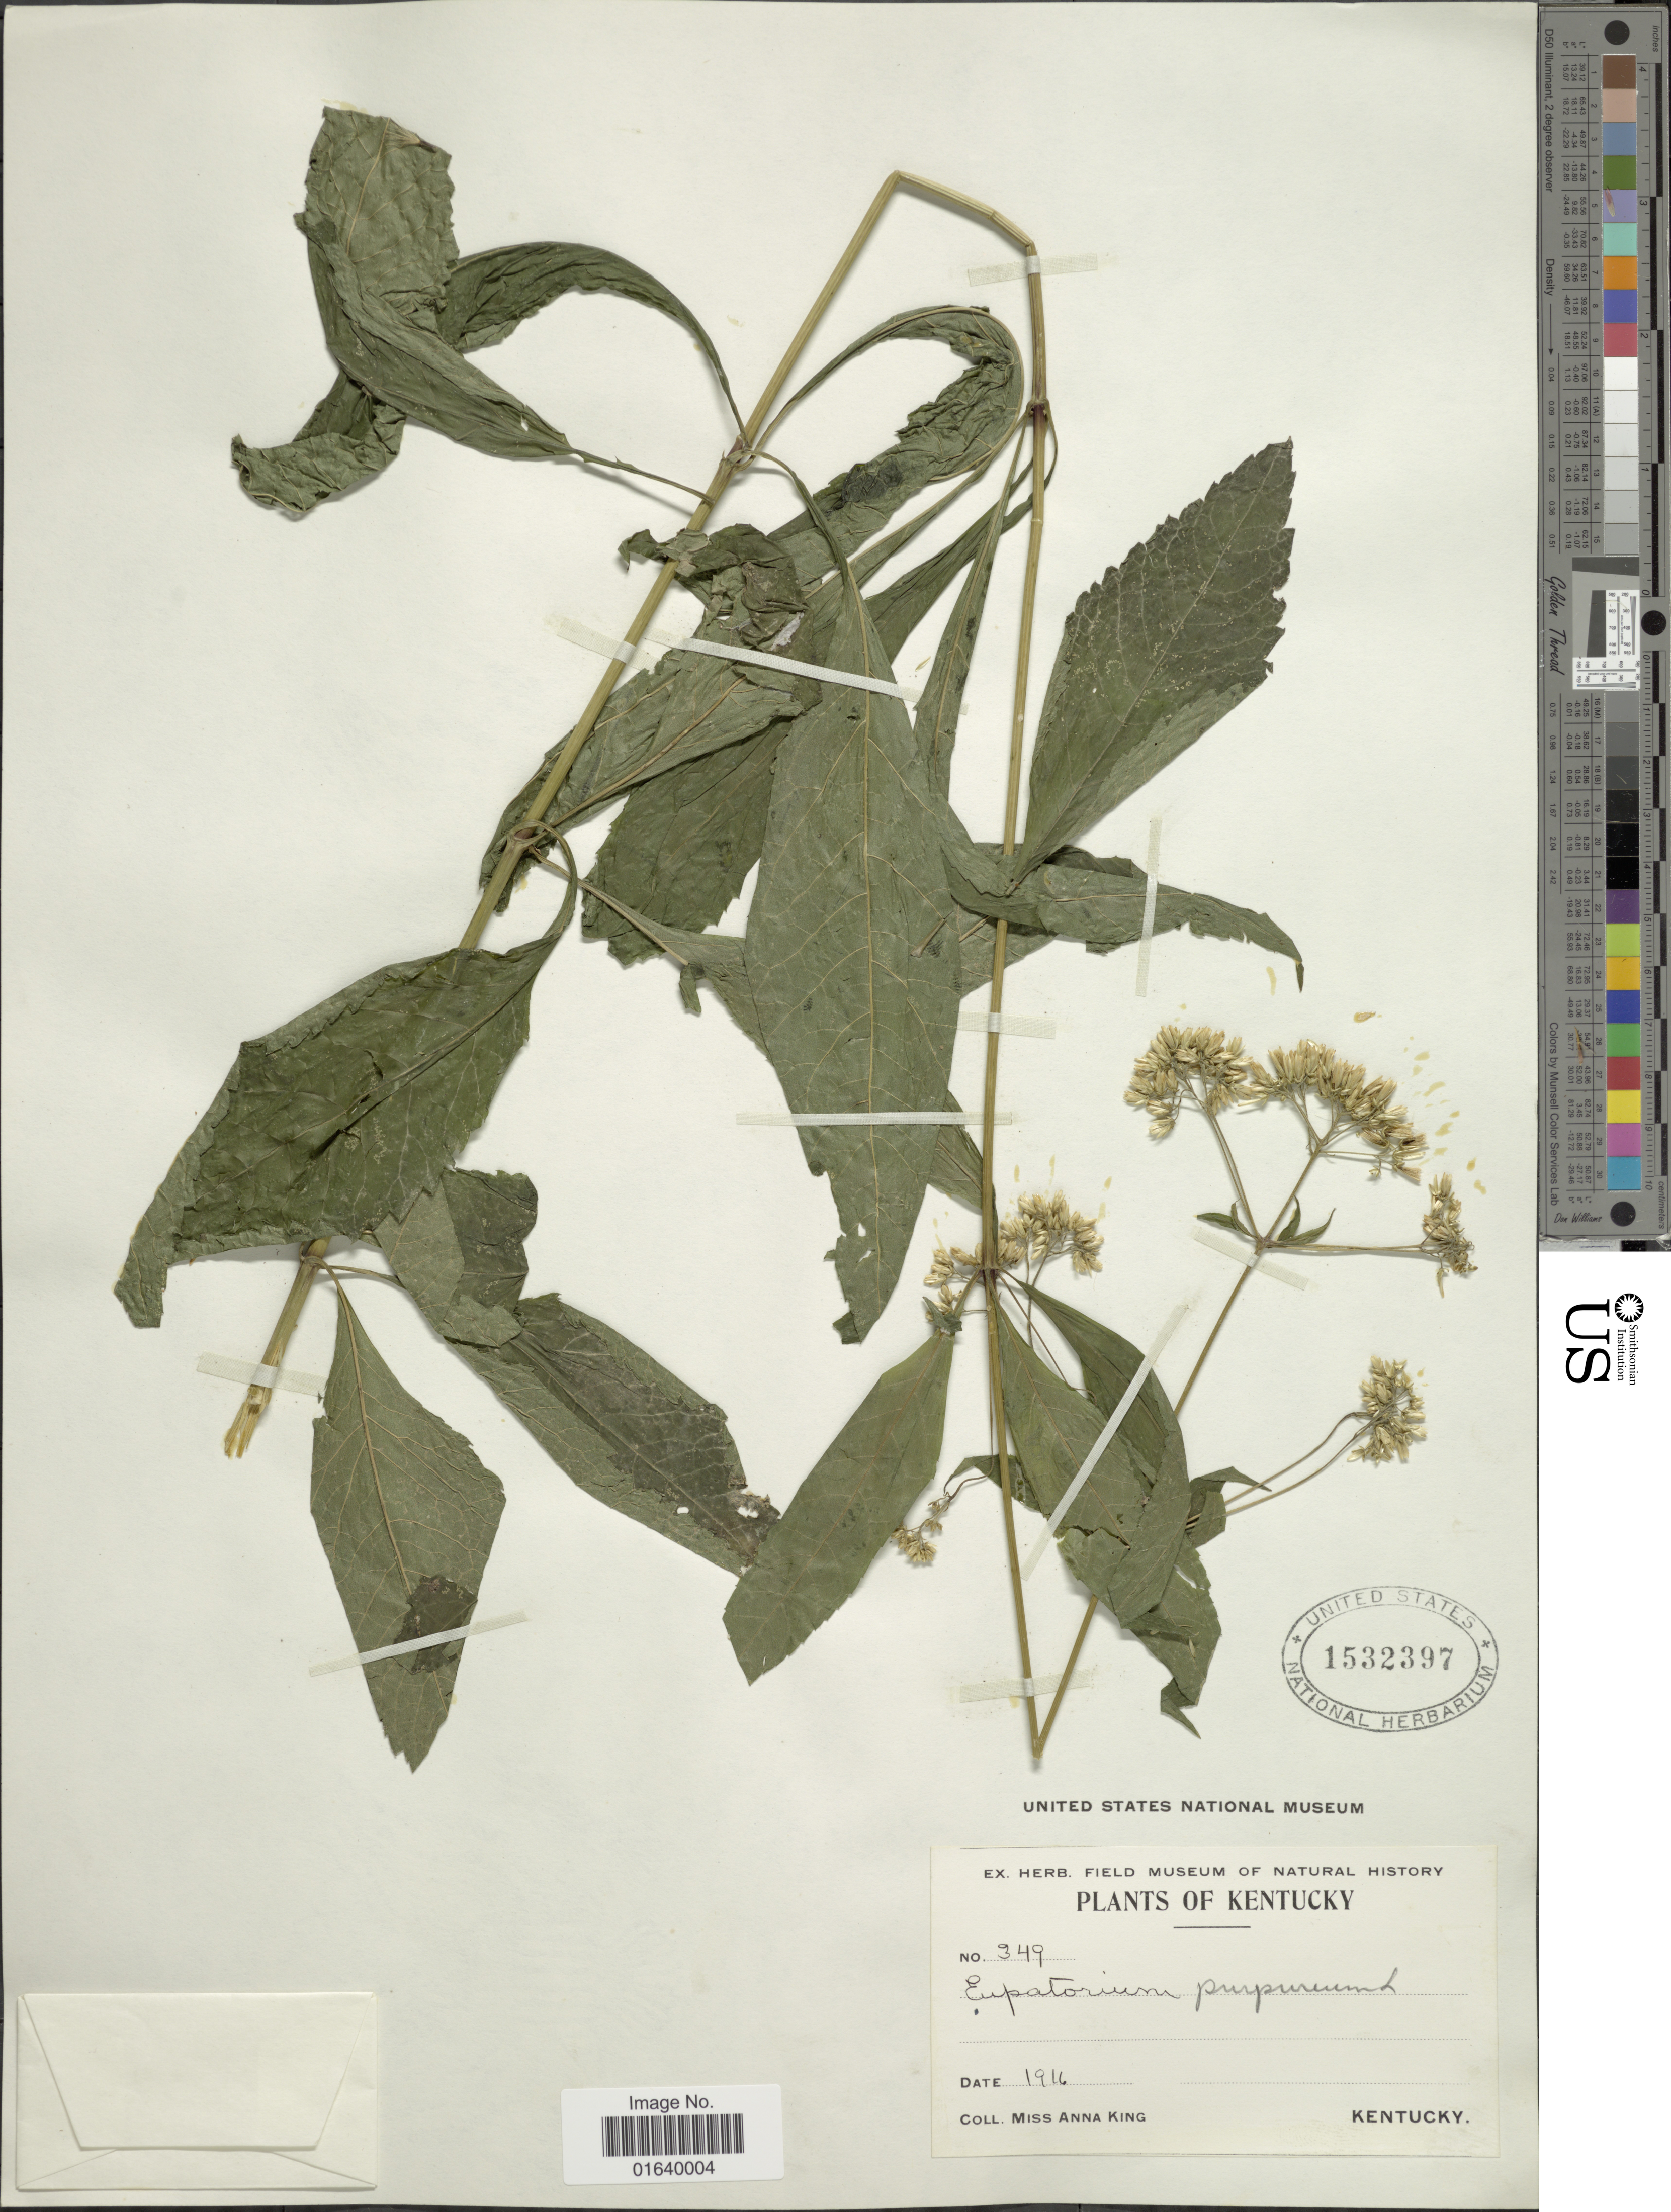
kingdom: Plantae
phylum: Tracheophyta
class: Magnoliopsida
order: Asterales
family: Asteraceae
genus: Eupatorium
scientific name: Eupatorium purpureum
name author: (L.) E.E. Lamont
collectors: M. King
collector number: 349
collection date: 1916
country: United States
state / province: Kentucky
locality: Kentucky.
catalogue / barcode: US 1532397